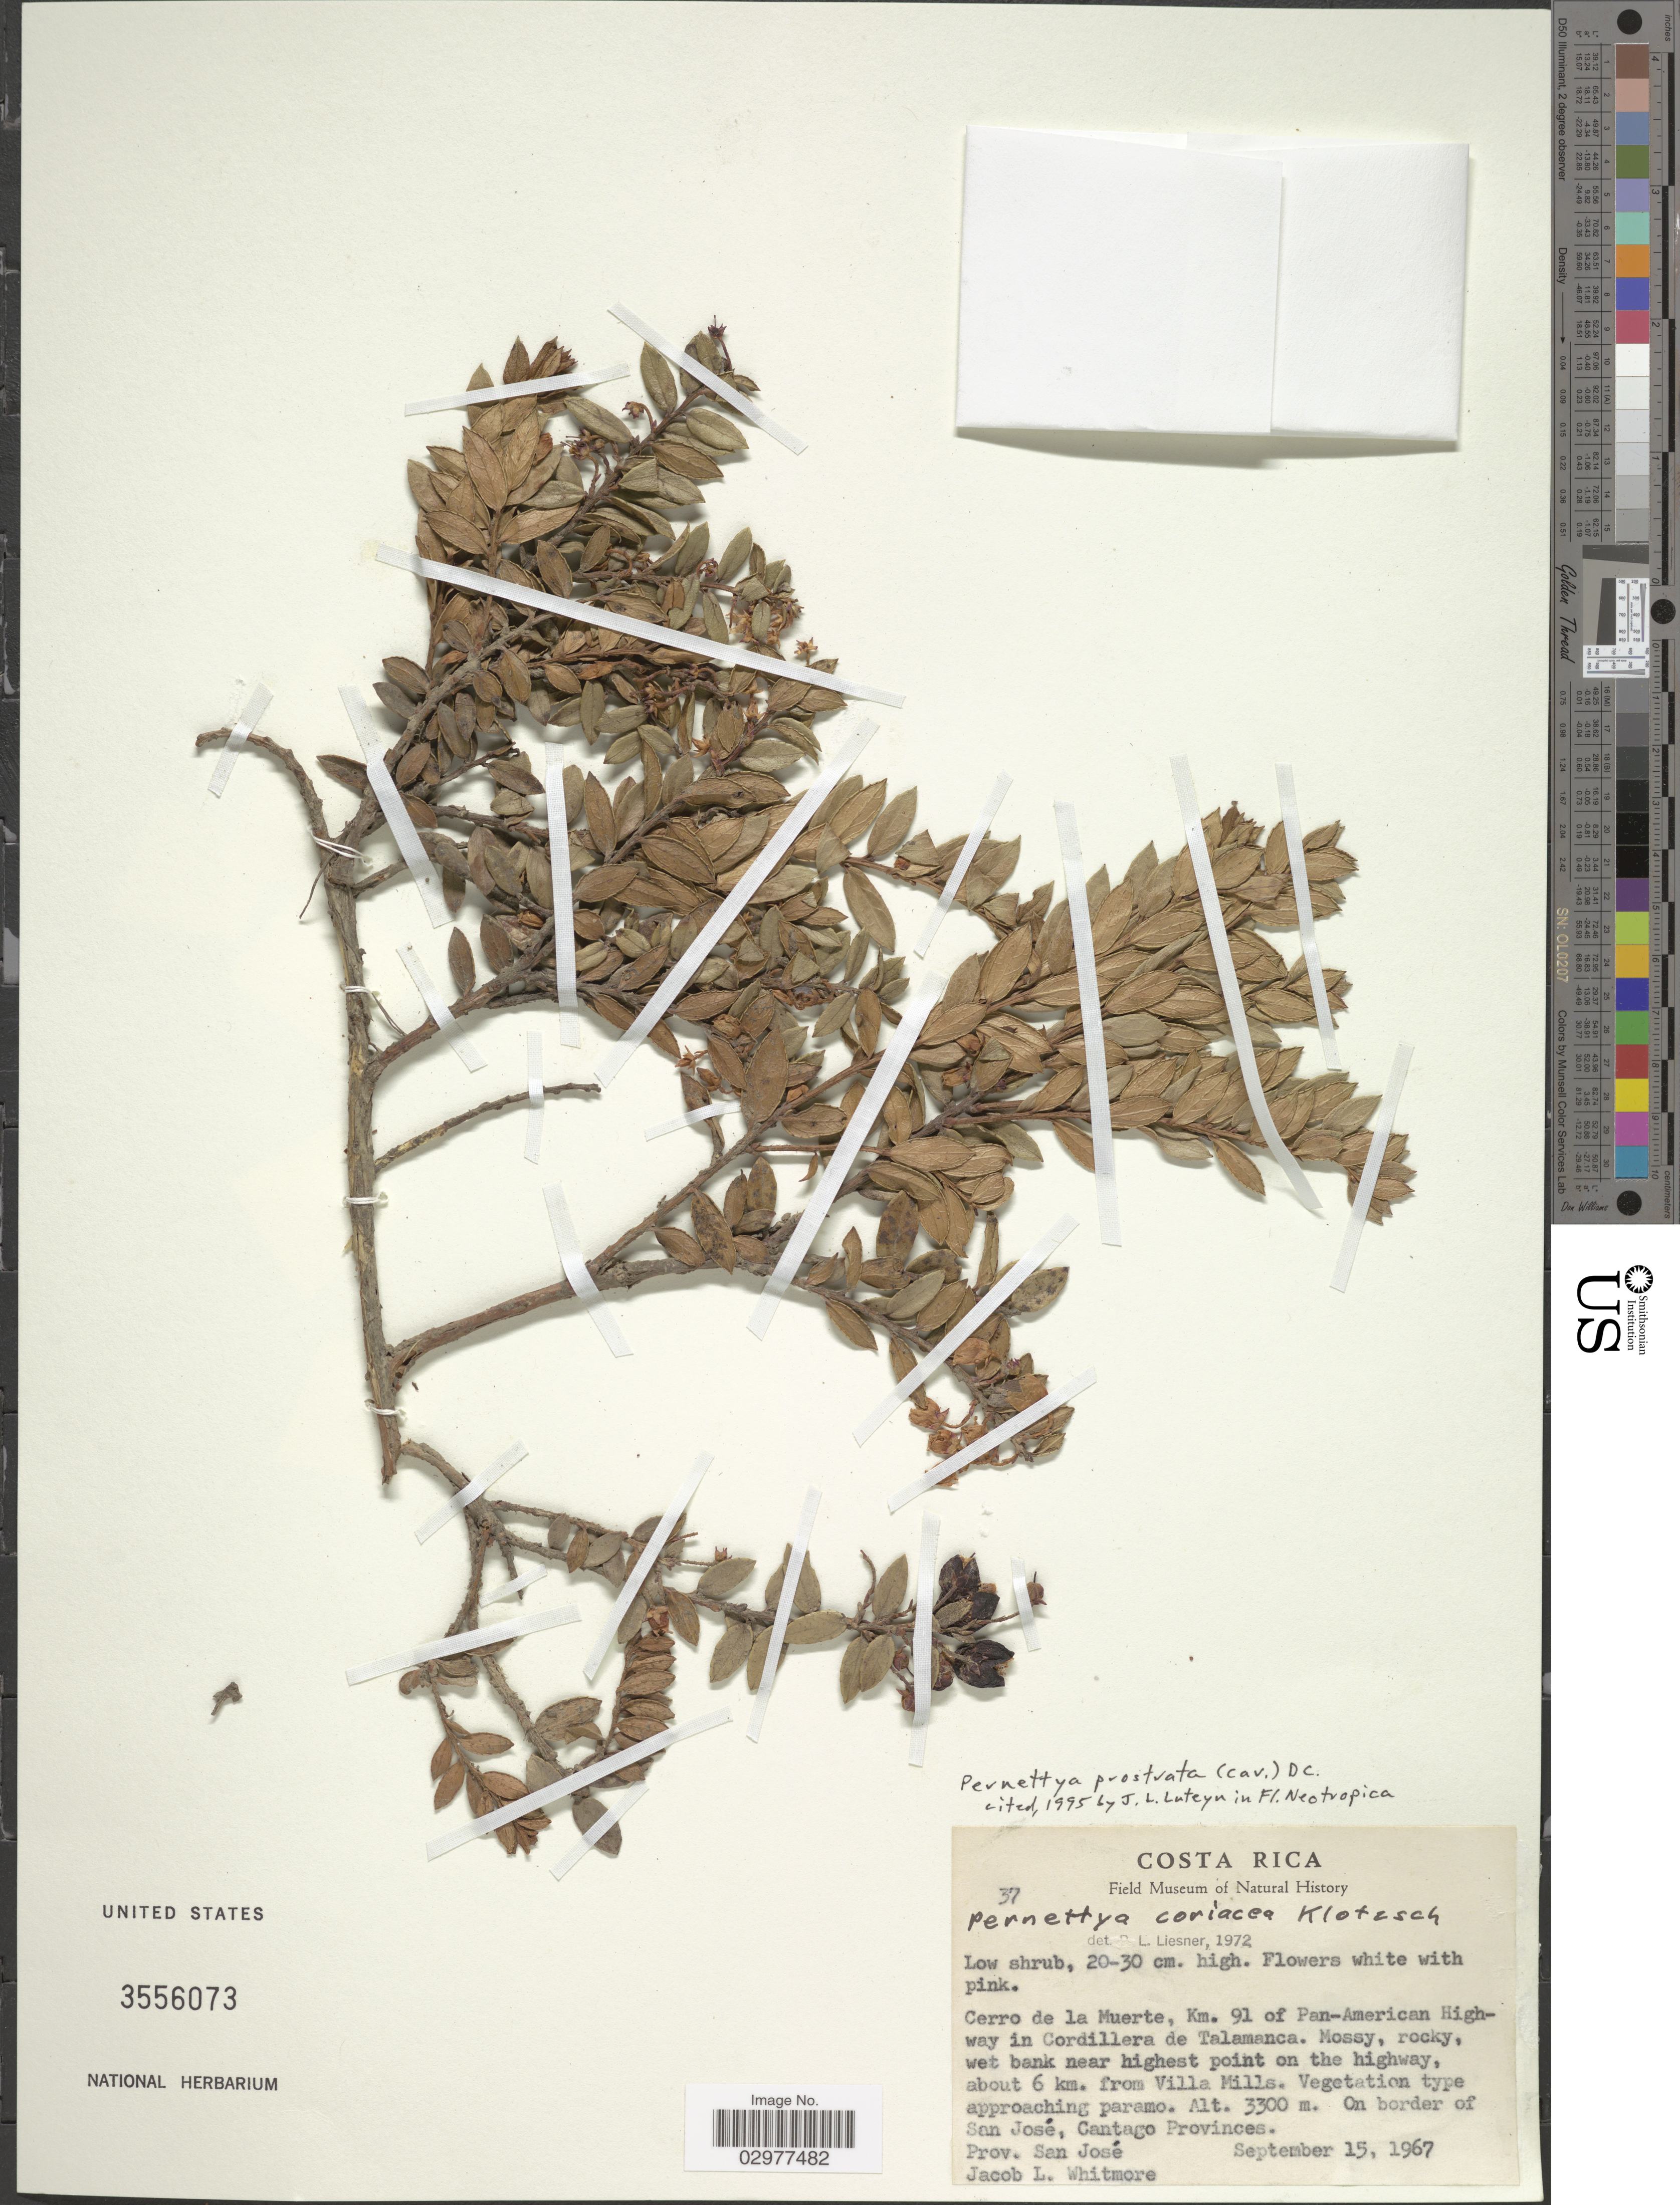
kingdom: Plantae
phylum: Tracheophyta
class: Magnoliopsida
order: Ericales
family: Ericaceae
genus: Pernettya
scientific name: Pernettya prostrata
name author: (Cav.) DC.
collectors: J. Whitmore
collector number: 37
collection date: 1967-09-15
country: Costa Rica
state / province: San José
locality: Cerro de la Muerte, Km. 91 of Pan-American Highway in Cordillera de Talamanca. Mossy, rocky, wet bank near highest point on the highway, about 6 km. from Villa Mills. On border of San José, Cantago Provinces.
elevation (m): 3300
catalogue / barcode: US 3556073